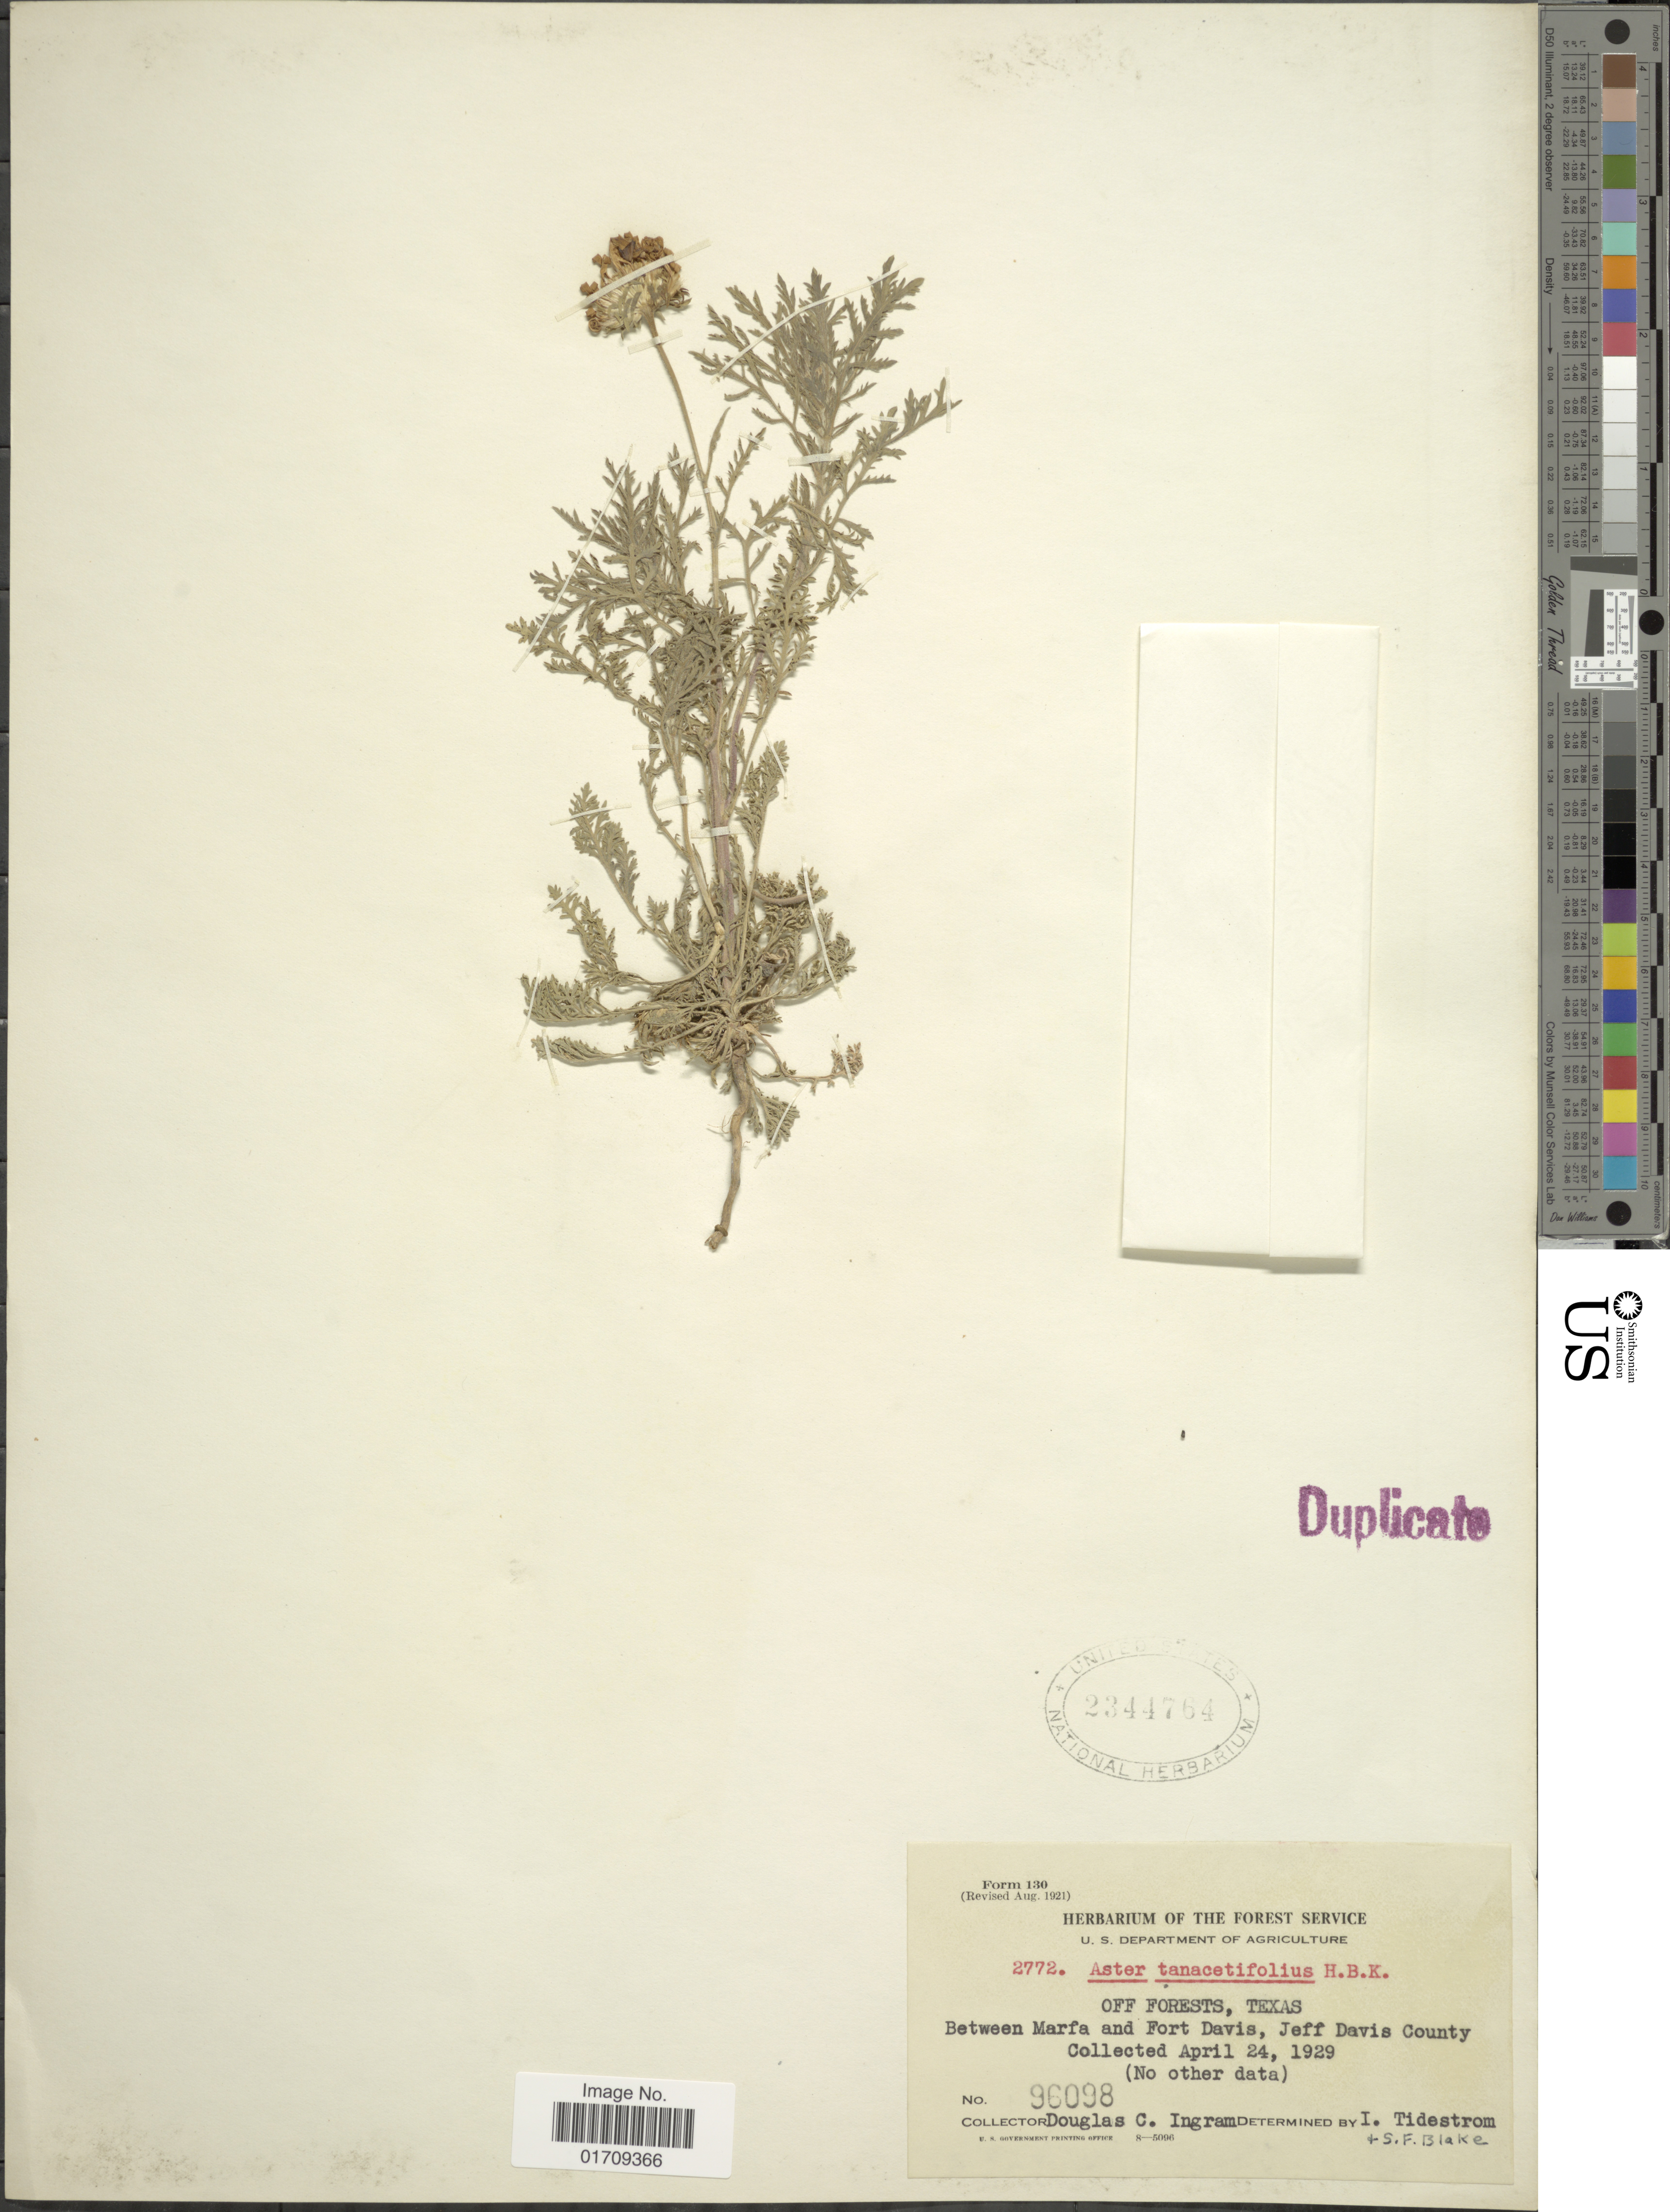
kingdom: Plantae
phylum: Tracheophyta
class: Magnoliopsida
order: Asterales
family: Asteraceae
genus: Machaeranthera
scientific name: Machaeranthera tanacetifolia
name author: (Kunth) Nees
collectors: D. C. Ingram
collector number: B. 2772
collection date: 1929-04-24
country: United States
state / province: Texas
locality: Off Forests, between Marfa and Fort Davis, Jeff Davis County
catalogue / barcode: US 2344764